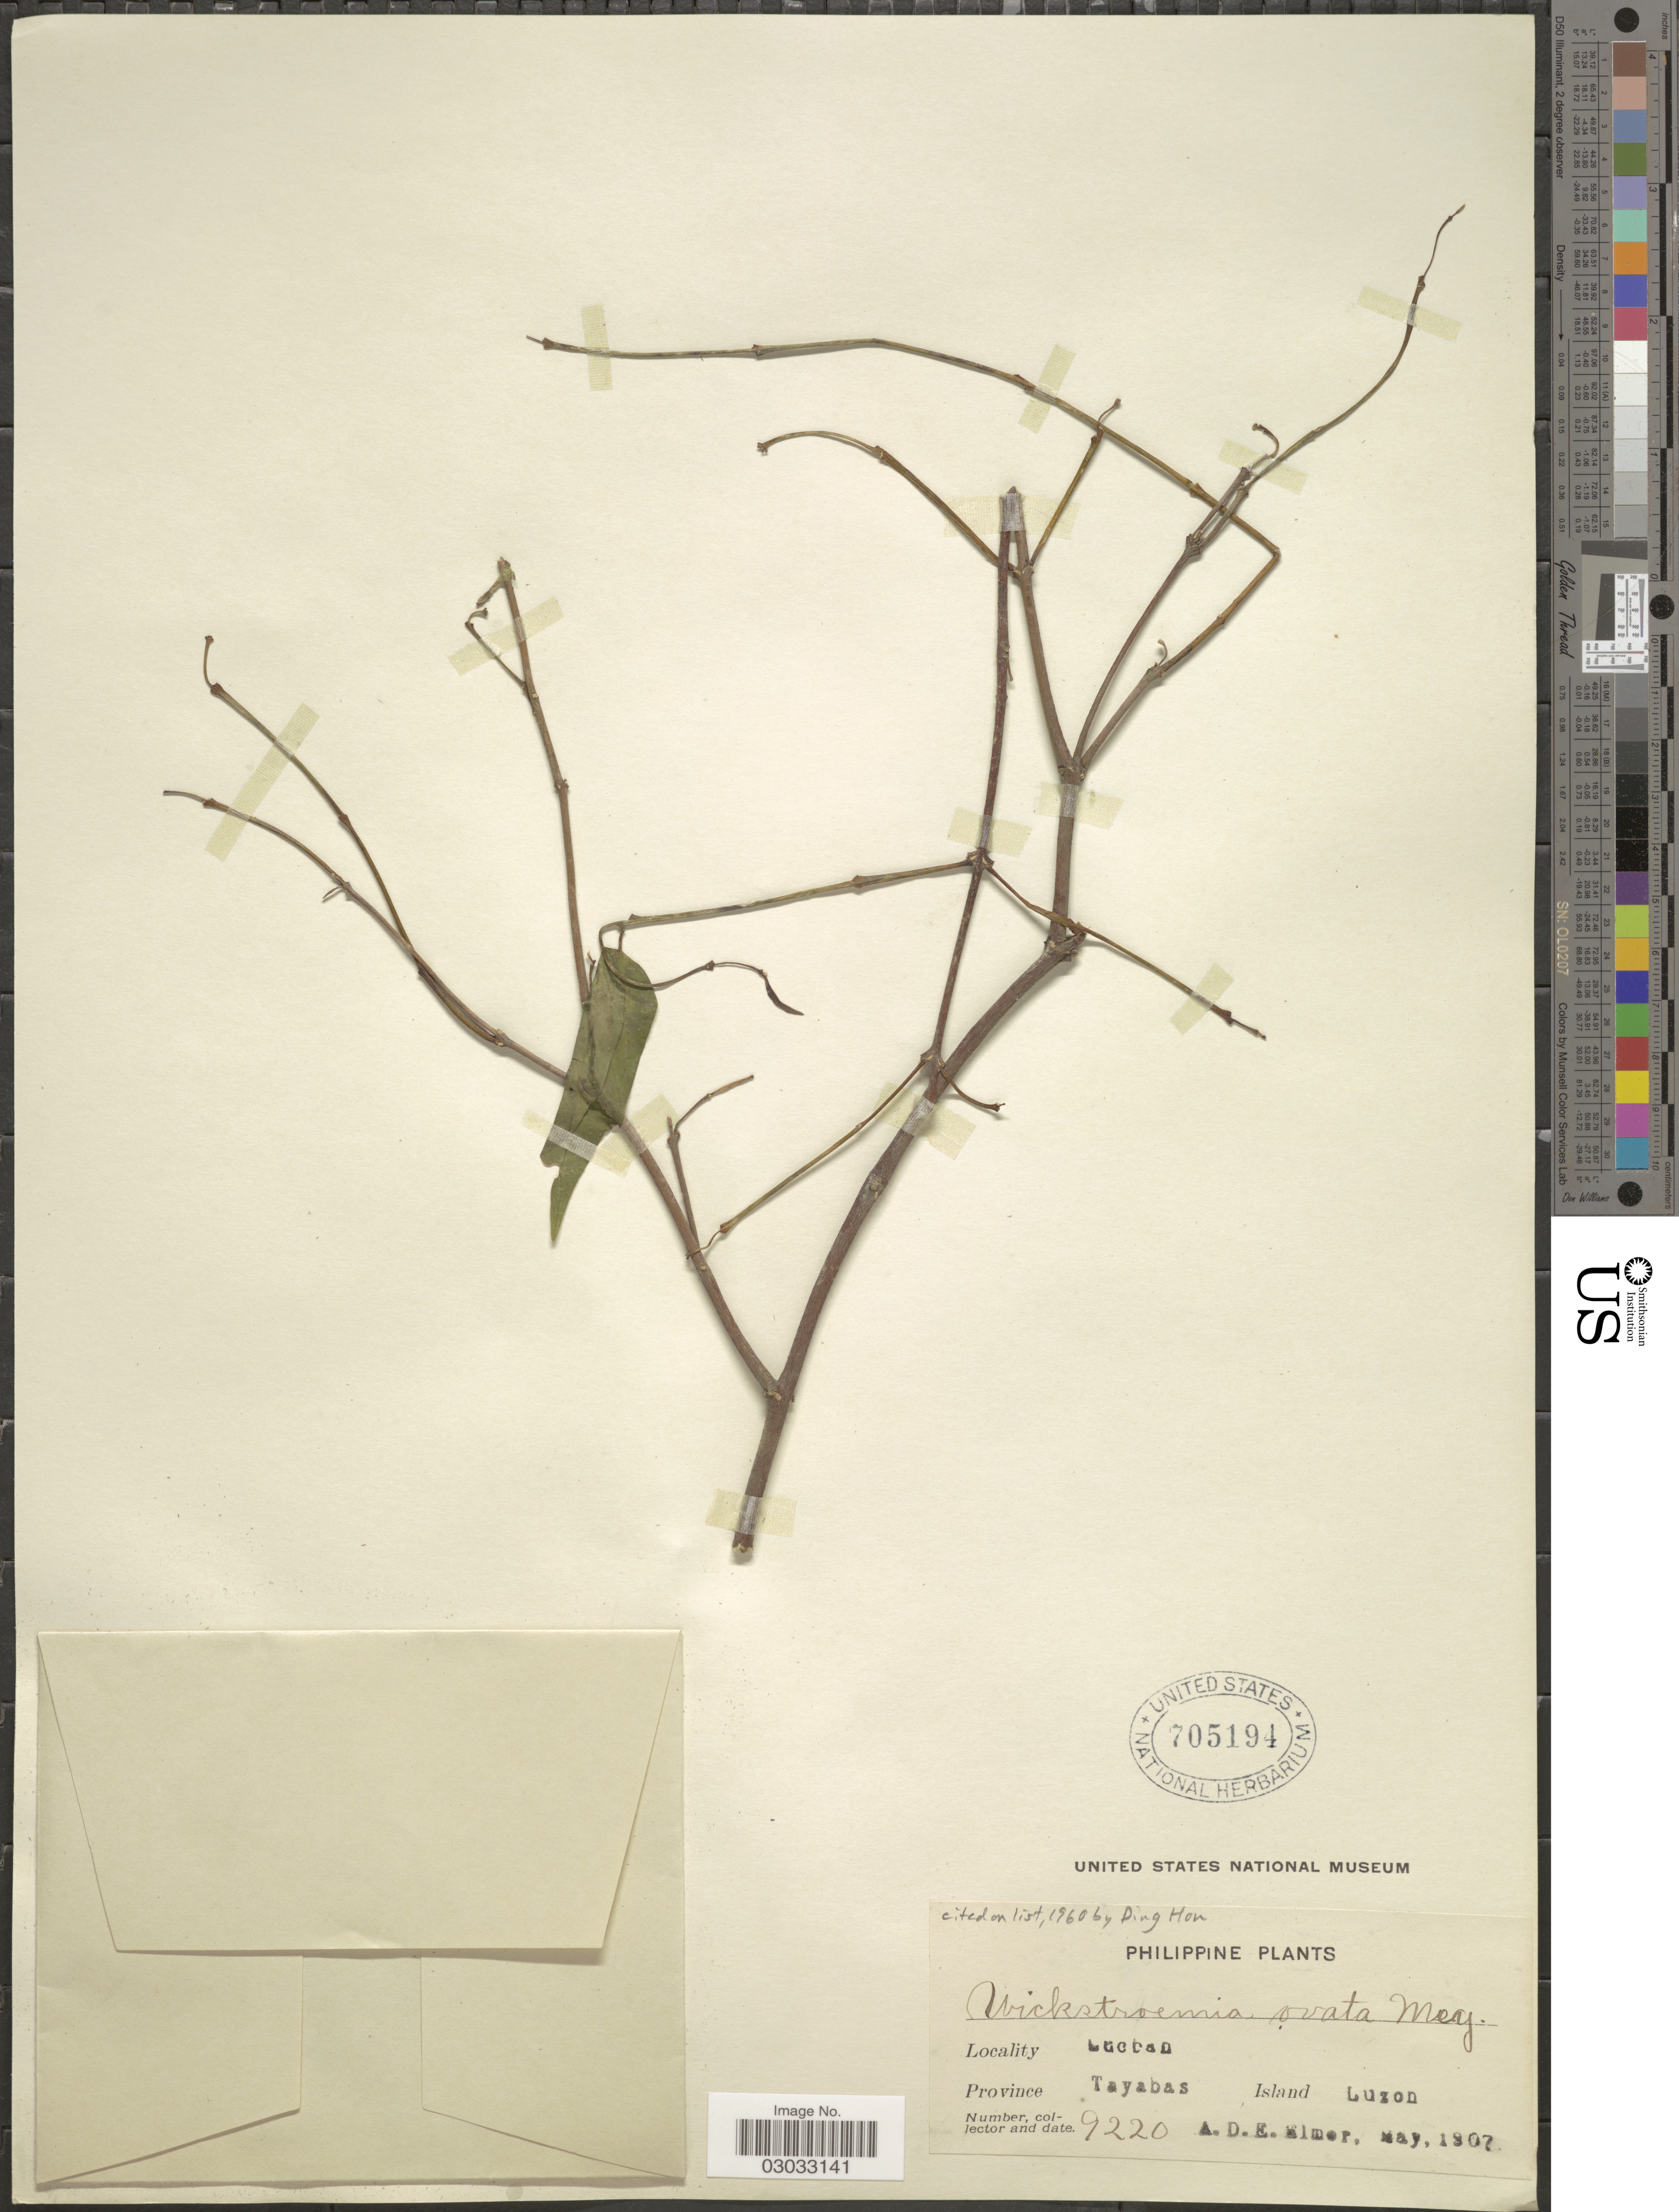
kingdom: Plantae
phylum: Tracheophyta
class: Magnoliopsida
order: Malvales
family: Thymelaeaceae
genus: Wikstroemia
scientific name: Wikstroemia ovata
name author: C.A. Mey.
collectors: A. D. E. Elmer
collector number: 9220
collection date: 1907-05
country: Philippines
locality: Lucban, Province Tayabas, Island Luzon.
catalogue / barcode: US 705194